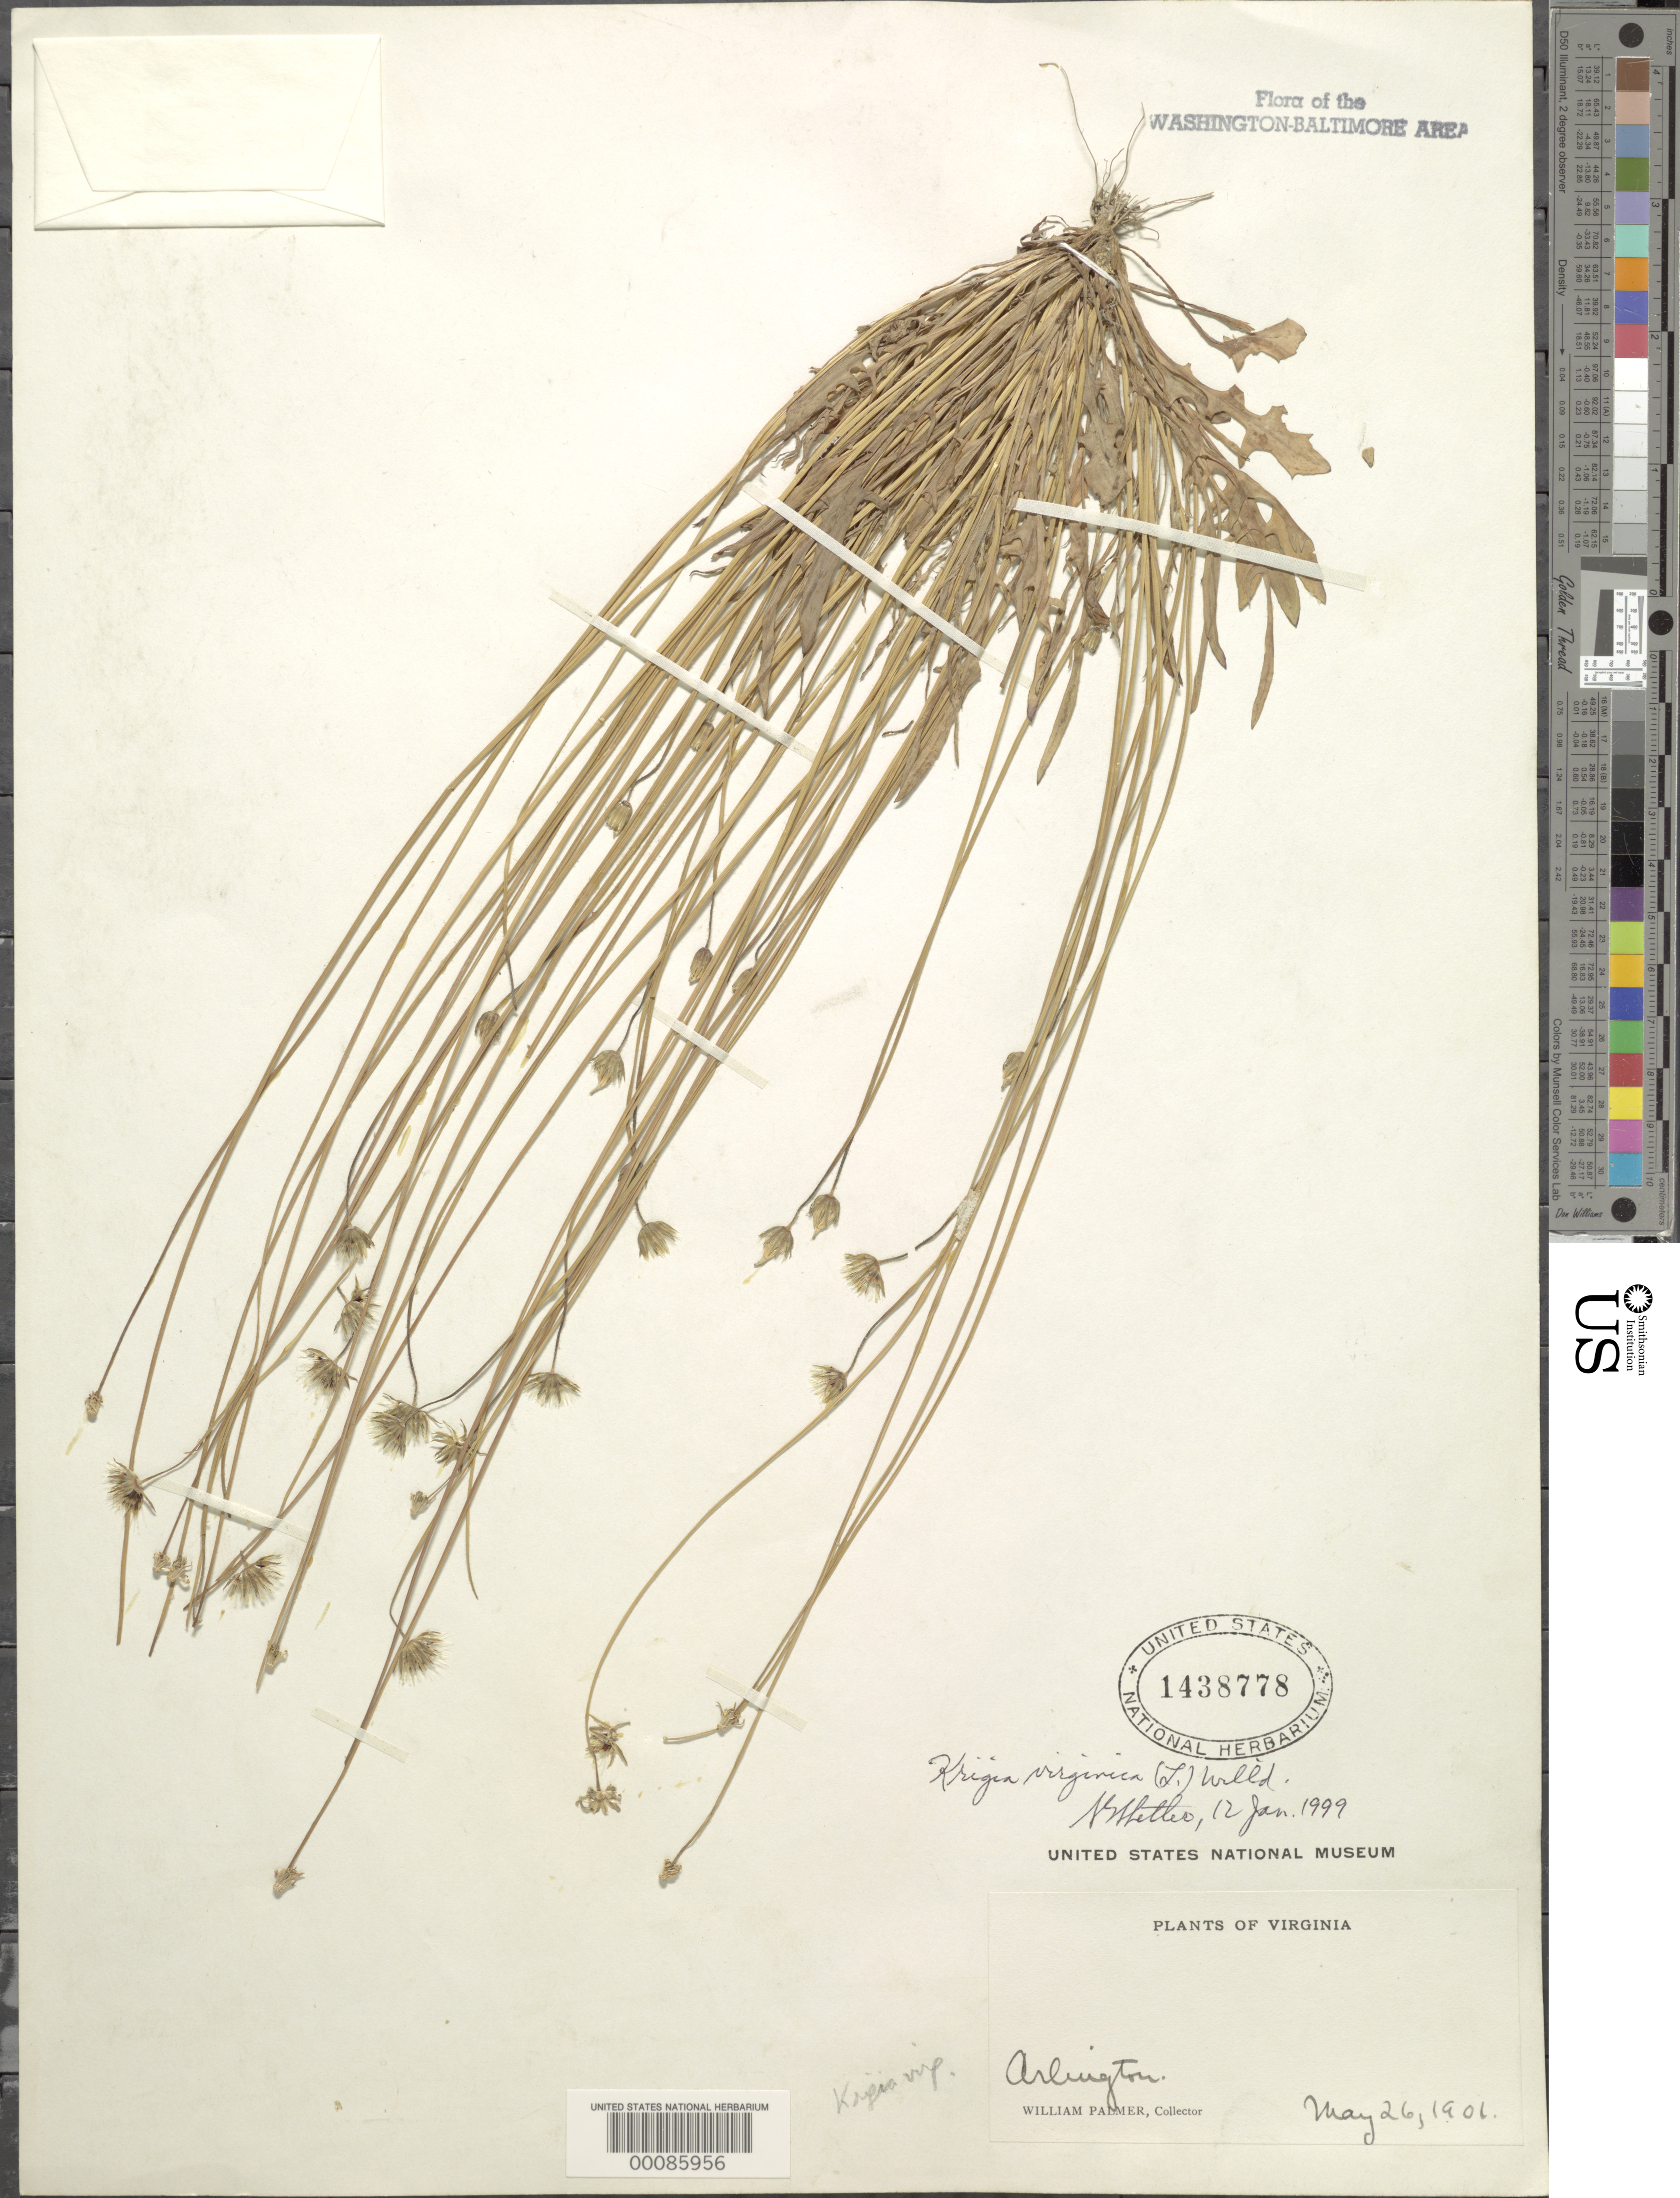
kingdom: Plantae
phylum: Tracheophyta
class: Magnoliopsida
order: Asterales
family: Asteraceae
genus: Krigia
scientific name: Krigia virginica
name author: (L.) Willd.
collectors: W. Palmer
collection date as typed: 26 May 1901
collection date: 1901-05-26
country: United States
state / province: Virginia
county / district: Arlington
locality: Arlington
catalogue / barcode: US 1438778